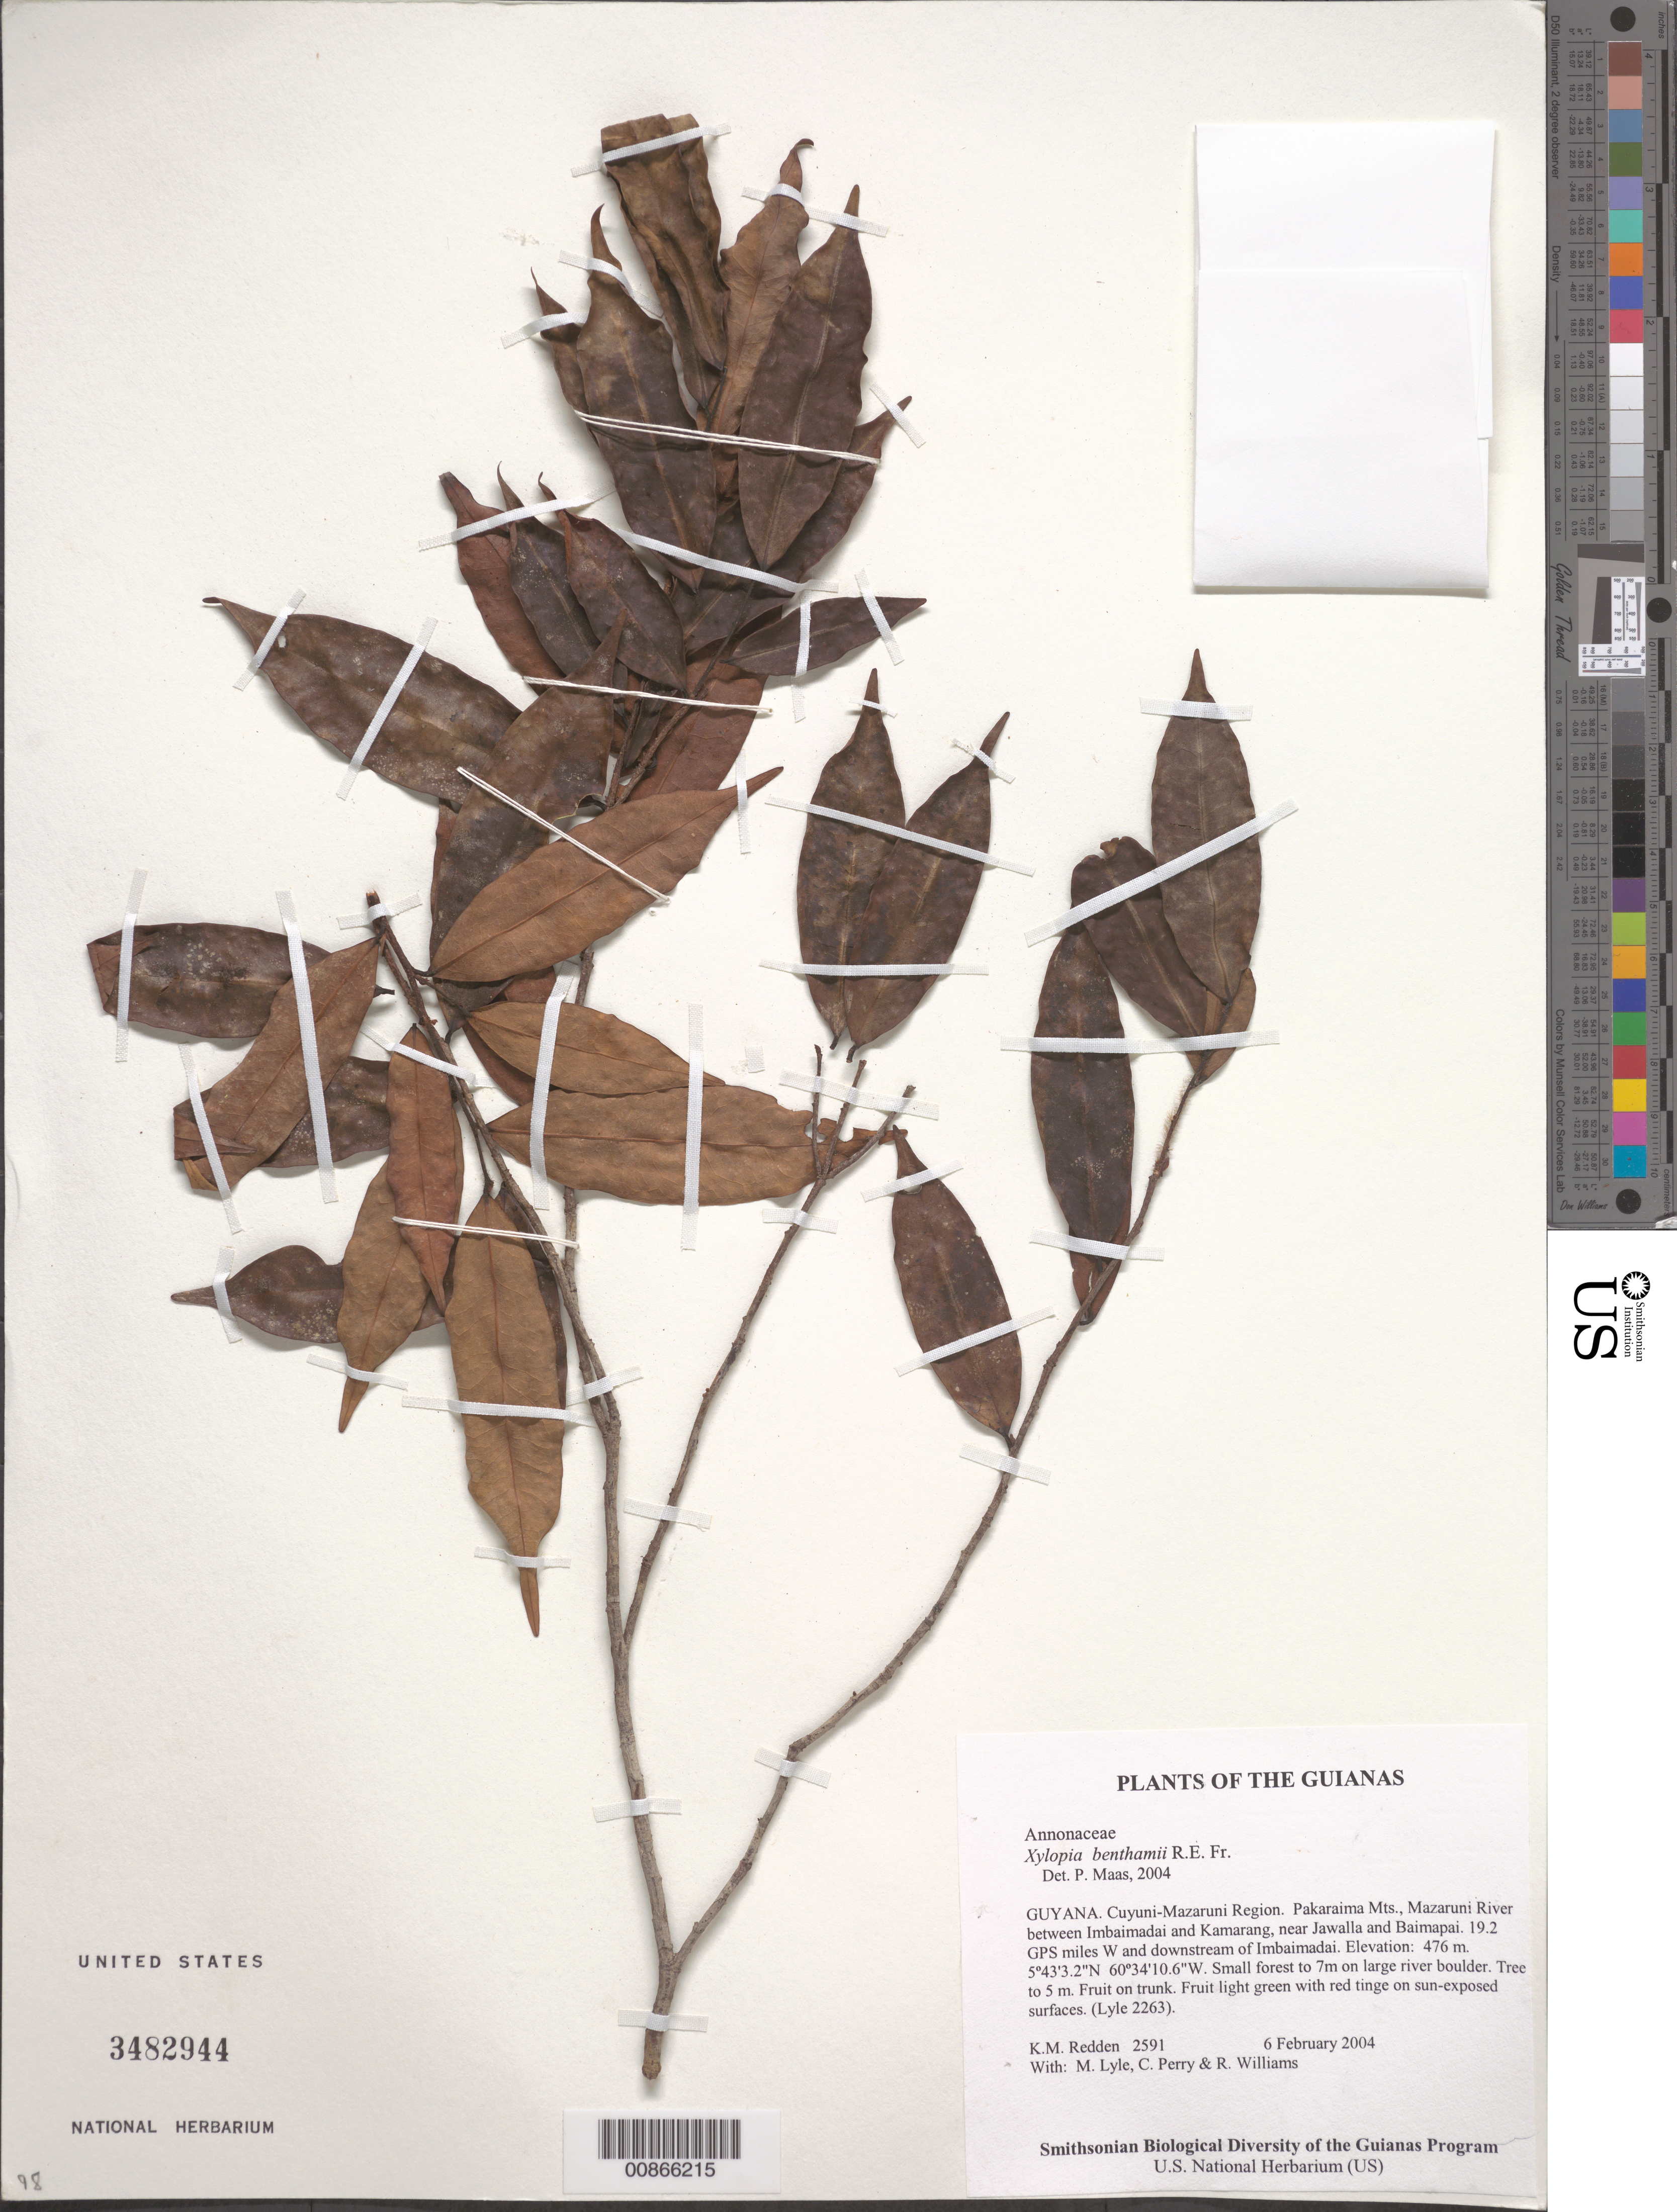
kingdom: Plantae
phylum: Tracheophyta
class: Magnoliopsida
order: Magnoliales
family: Annonaceae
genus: Xylopia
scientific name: Xylopia benthamii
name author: R.E. Fr.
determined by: Maas, Paul J. M.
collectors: K. M. Redden, M. Lyle, C. Perry & R. Williams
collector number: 2591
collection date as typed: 6 February 2004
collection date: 2004-02-06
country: Guyana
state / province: Cuyuni-Mazaruni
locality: Pakaraima Mts., Mazaruni River between Imbaimadai and Kamarang, near Jawalla and Baimapai. 19.2 GPS miles W and downstream of Imbaimadai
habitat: Small forest to 7m on large river boulders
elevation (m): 476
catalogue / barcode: US 3482944